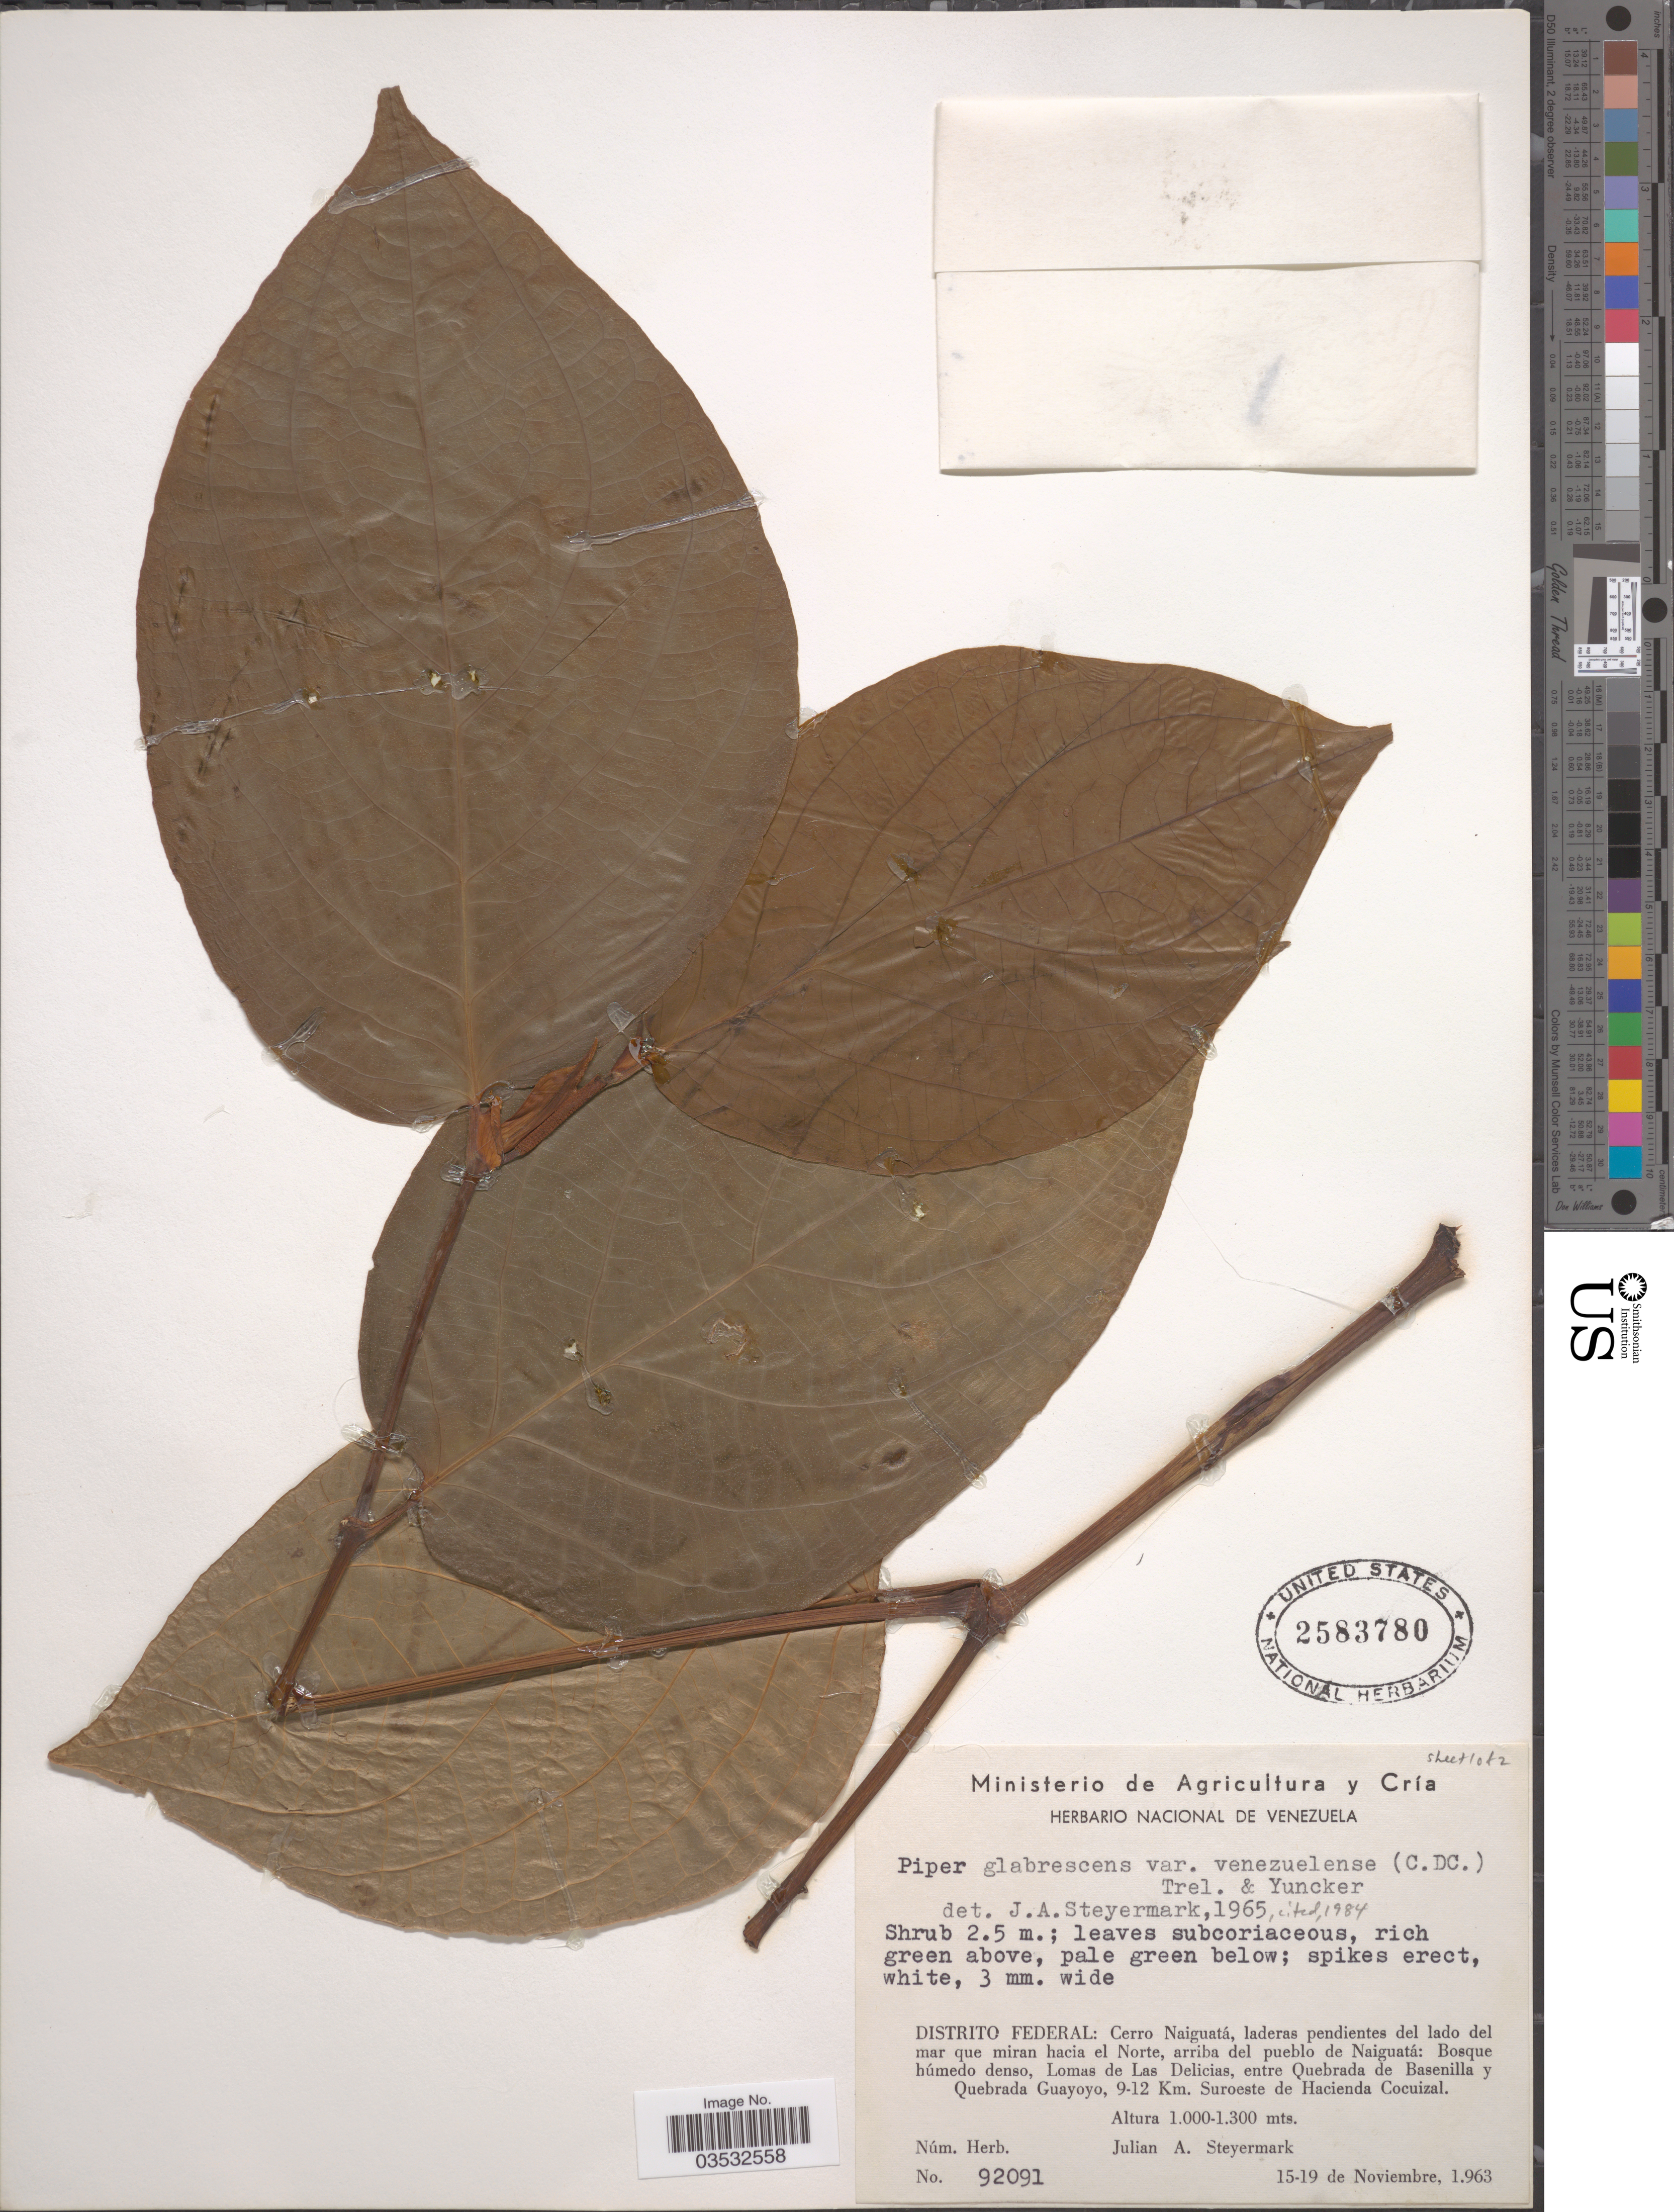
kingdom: Plantae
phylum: Tracheophyta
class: Magnoliopsida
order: Piperales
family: Piperaceae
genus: Piper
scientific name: Piper glabrescens var. venezuelense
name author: (C. DC.) Trel. & Yunck.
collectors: J. Steyermark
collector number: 92091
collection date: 1963-11-15/1963-11-19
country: Venezuela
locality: Distrito Federal: Cerro Naiguatá, laderas pendientes del lado del mar que miran hacia el Norte, arriba del pueblo de Naiguatá: Bosque húmedo denso, Lomas de Las de las Delicias, entre Quebrada de Basenilla y Quebrada Guayoyo, 9-12 Km. Suroeste de Hacienda Cocuizal.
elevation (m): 1000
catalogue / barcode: US 2583780